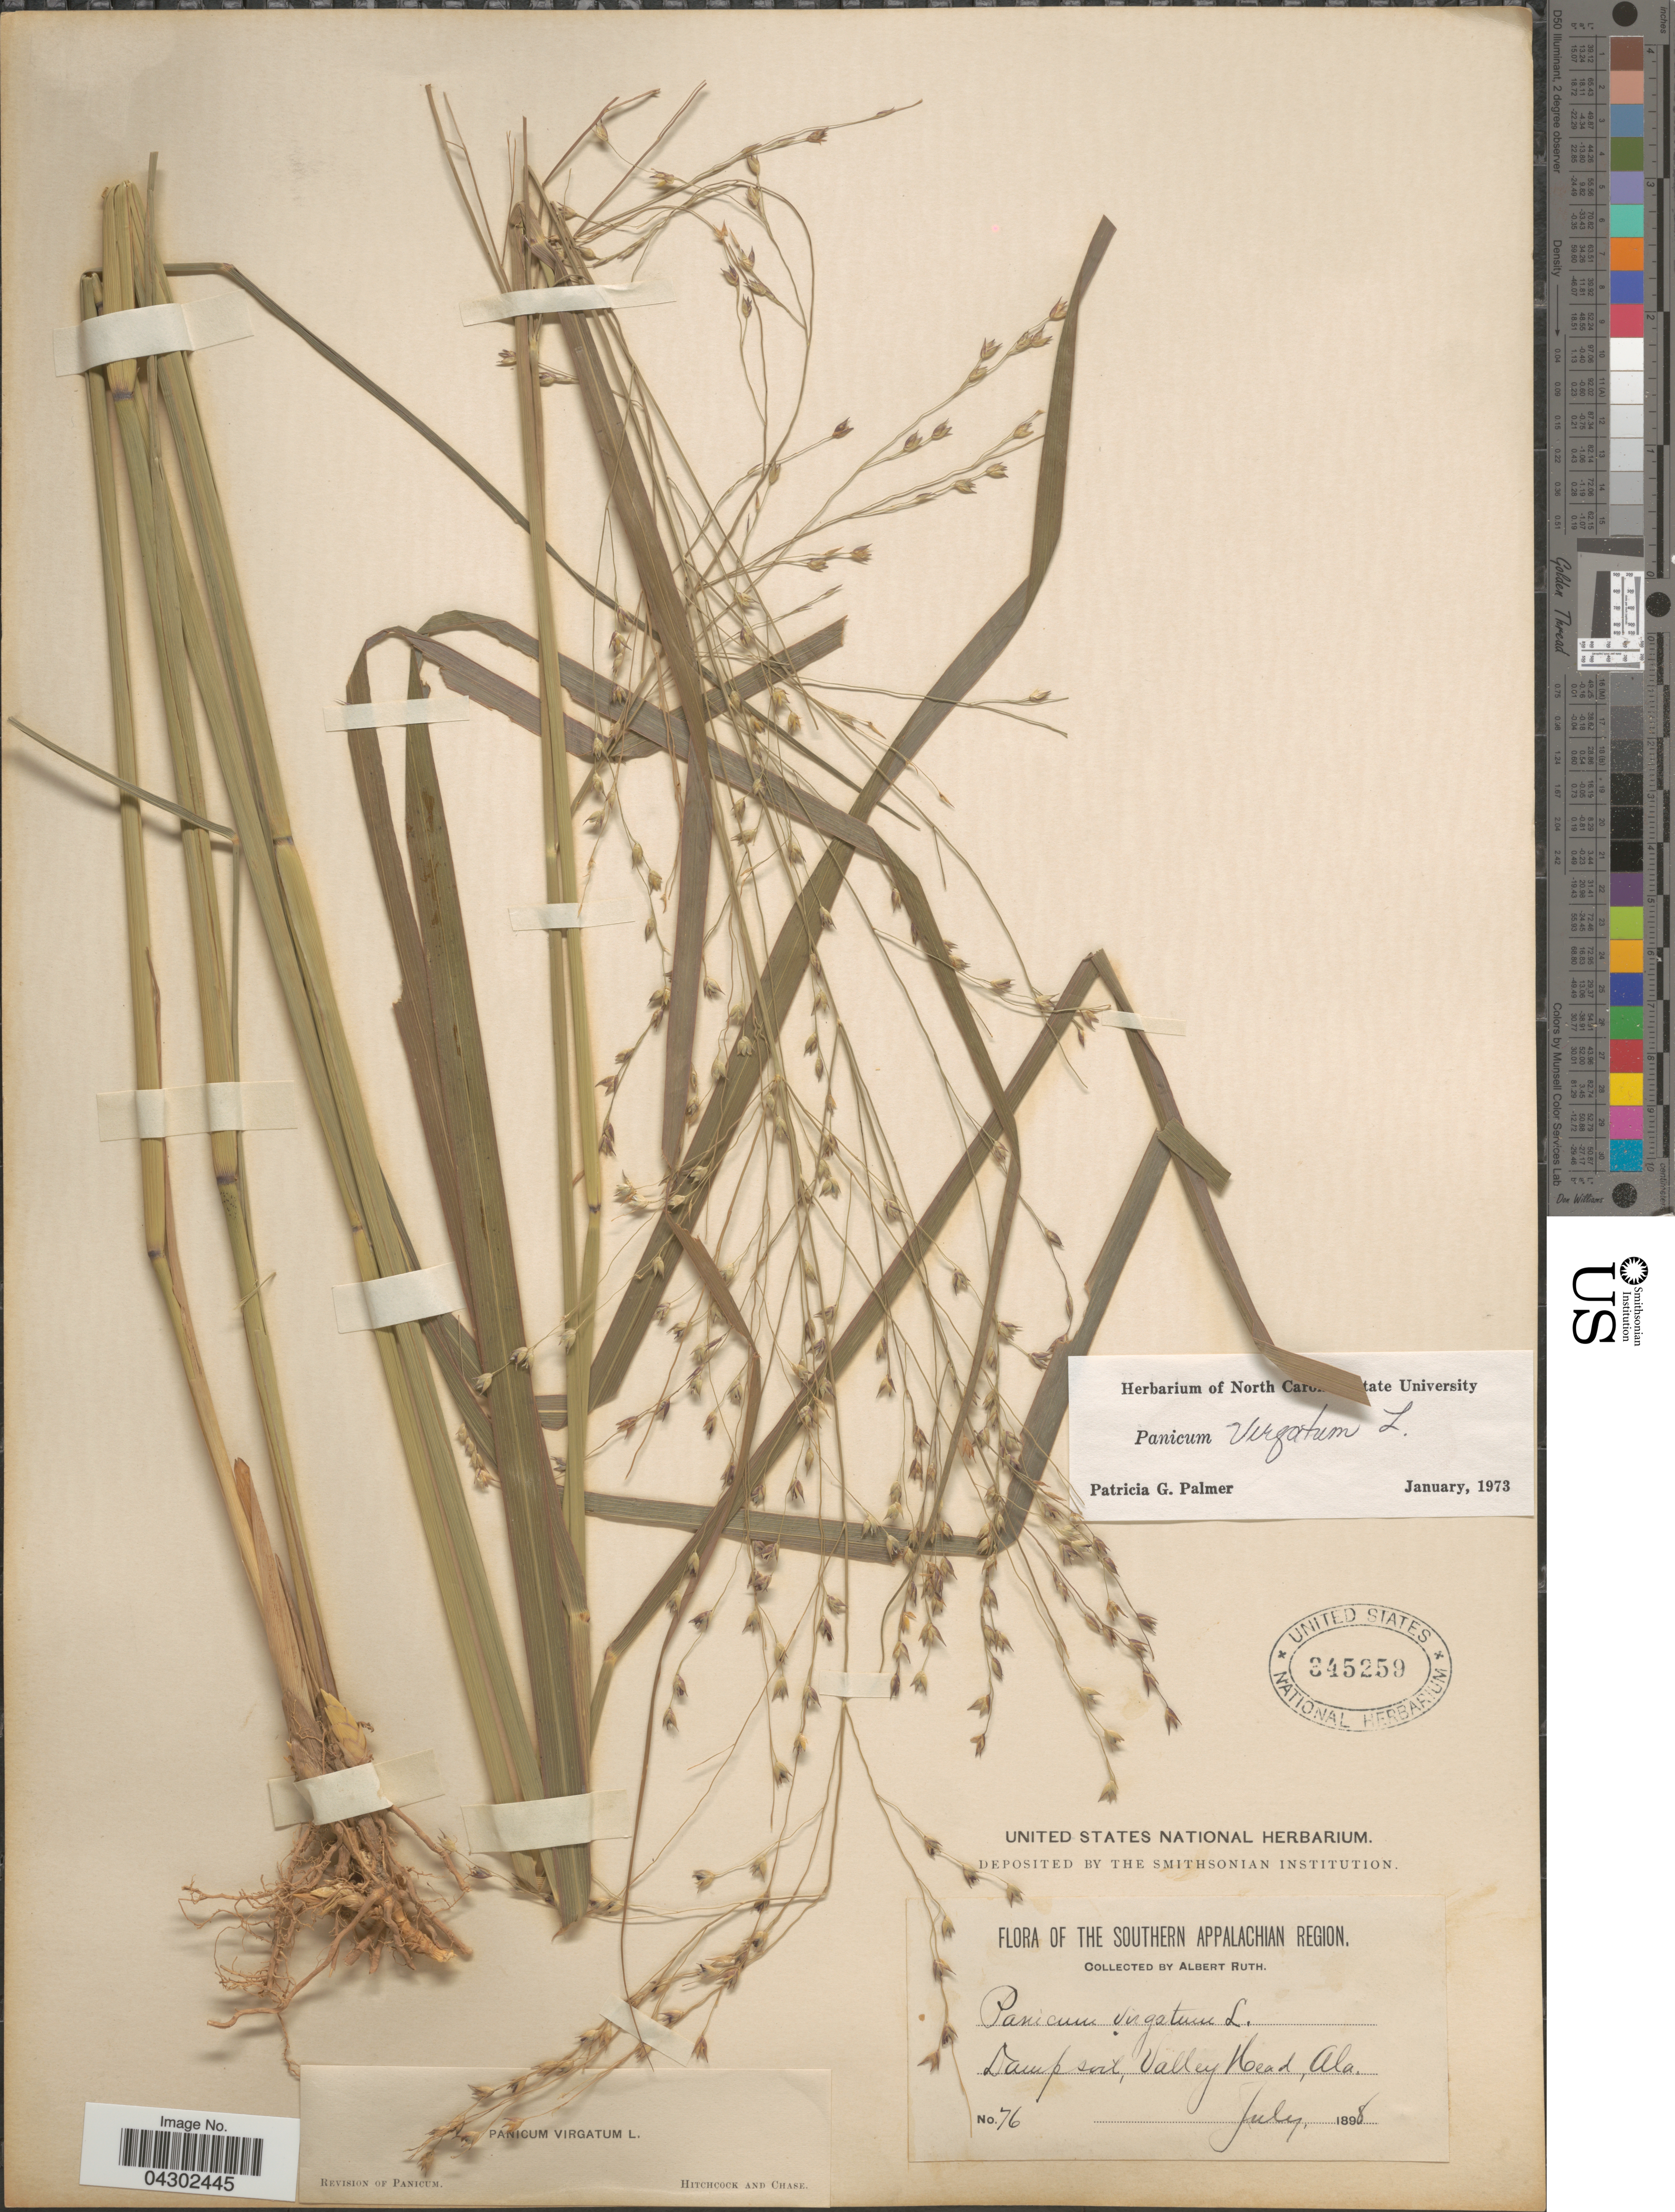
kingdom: Plantae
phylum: Tracheophyta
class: Liliopsida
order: Poales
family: Poaceae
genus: Panicum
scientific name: Panicum virgatum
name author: L.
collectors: A. Ruth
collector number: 76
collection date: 1898-07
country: United States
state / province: Alabama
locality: Southern Appalachian Region. Damp soi, Valley Head.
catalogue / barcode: US 345259